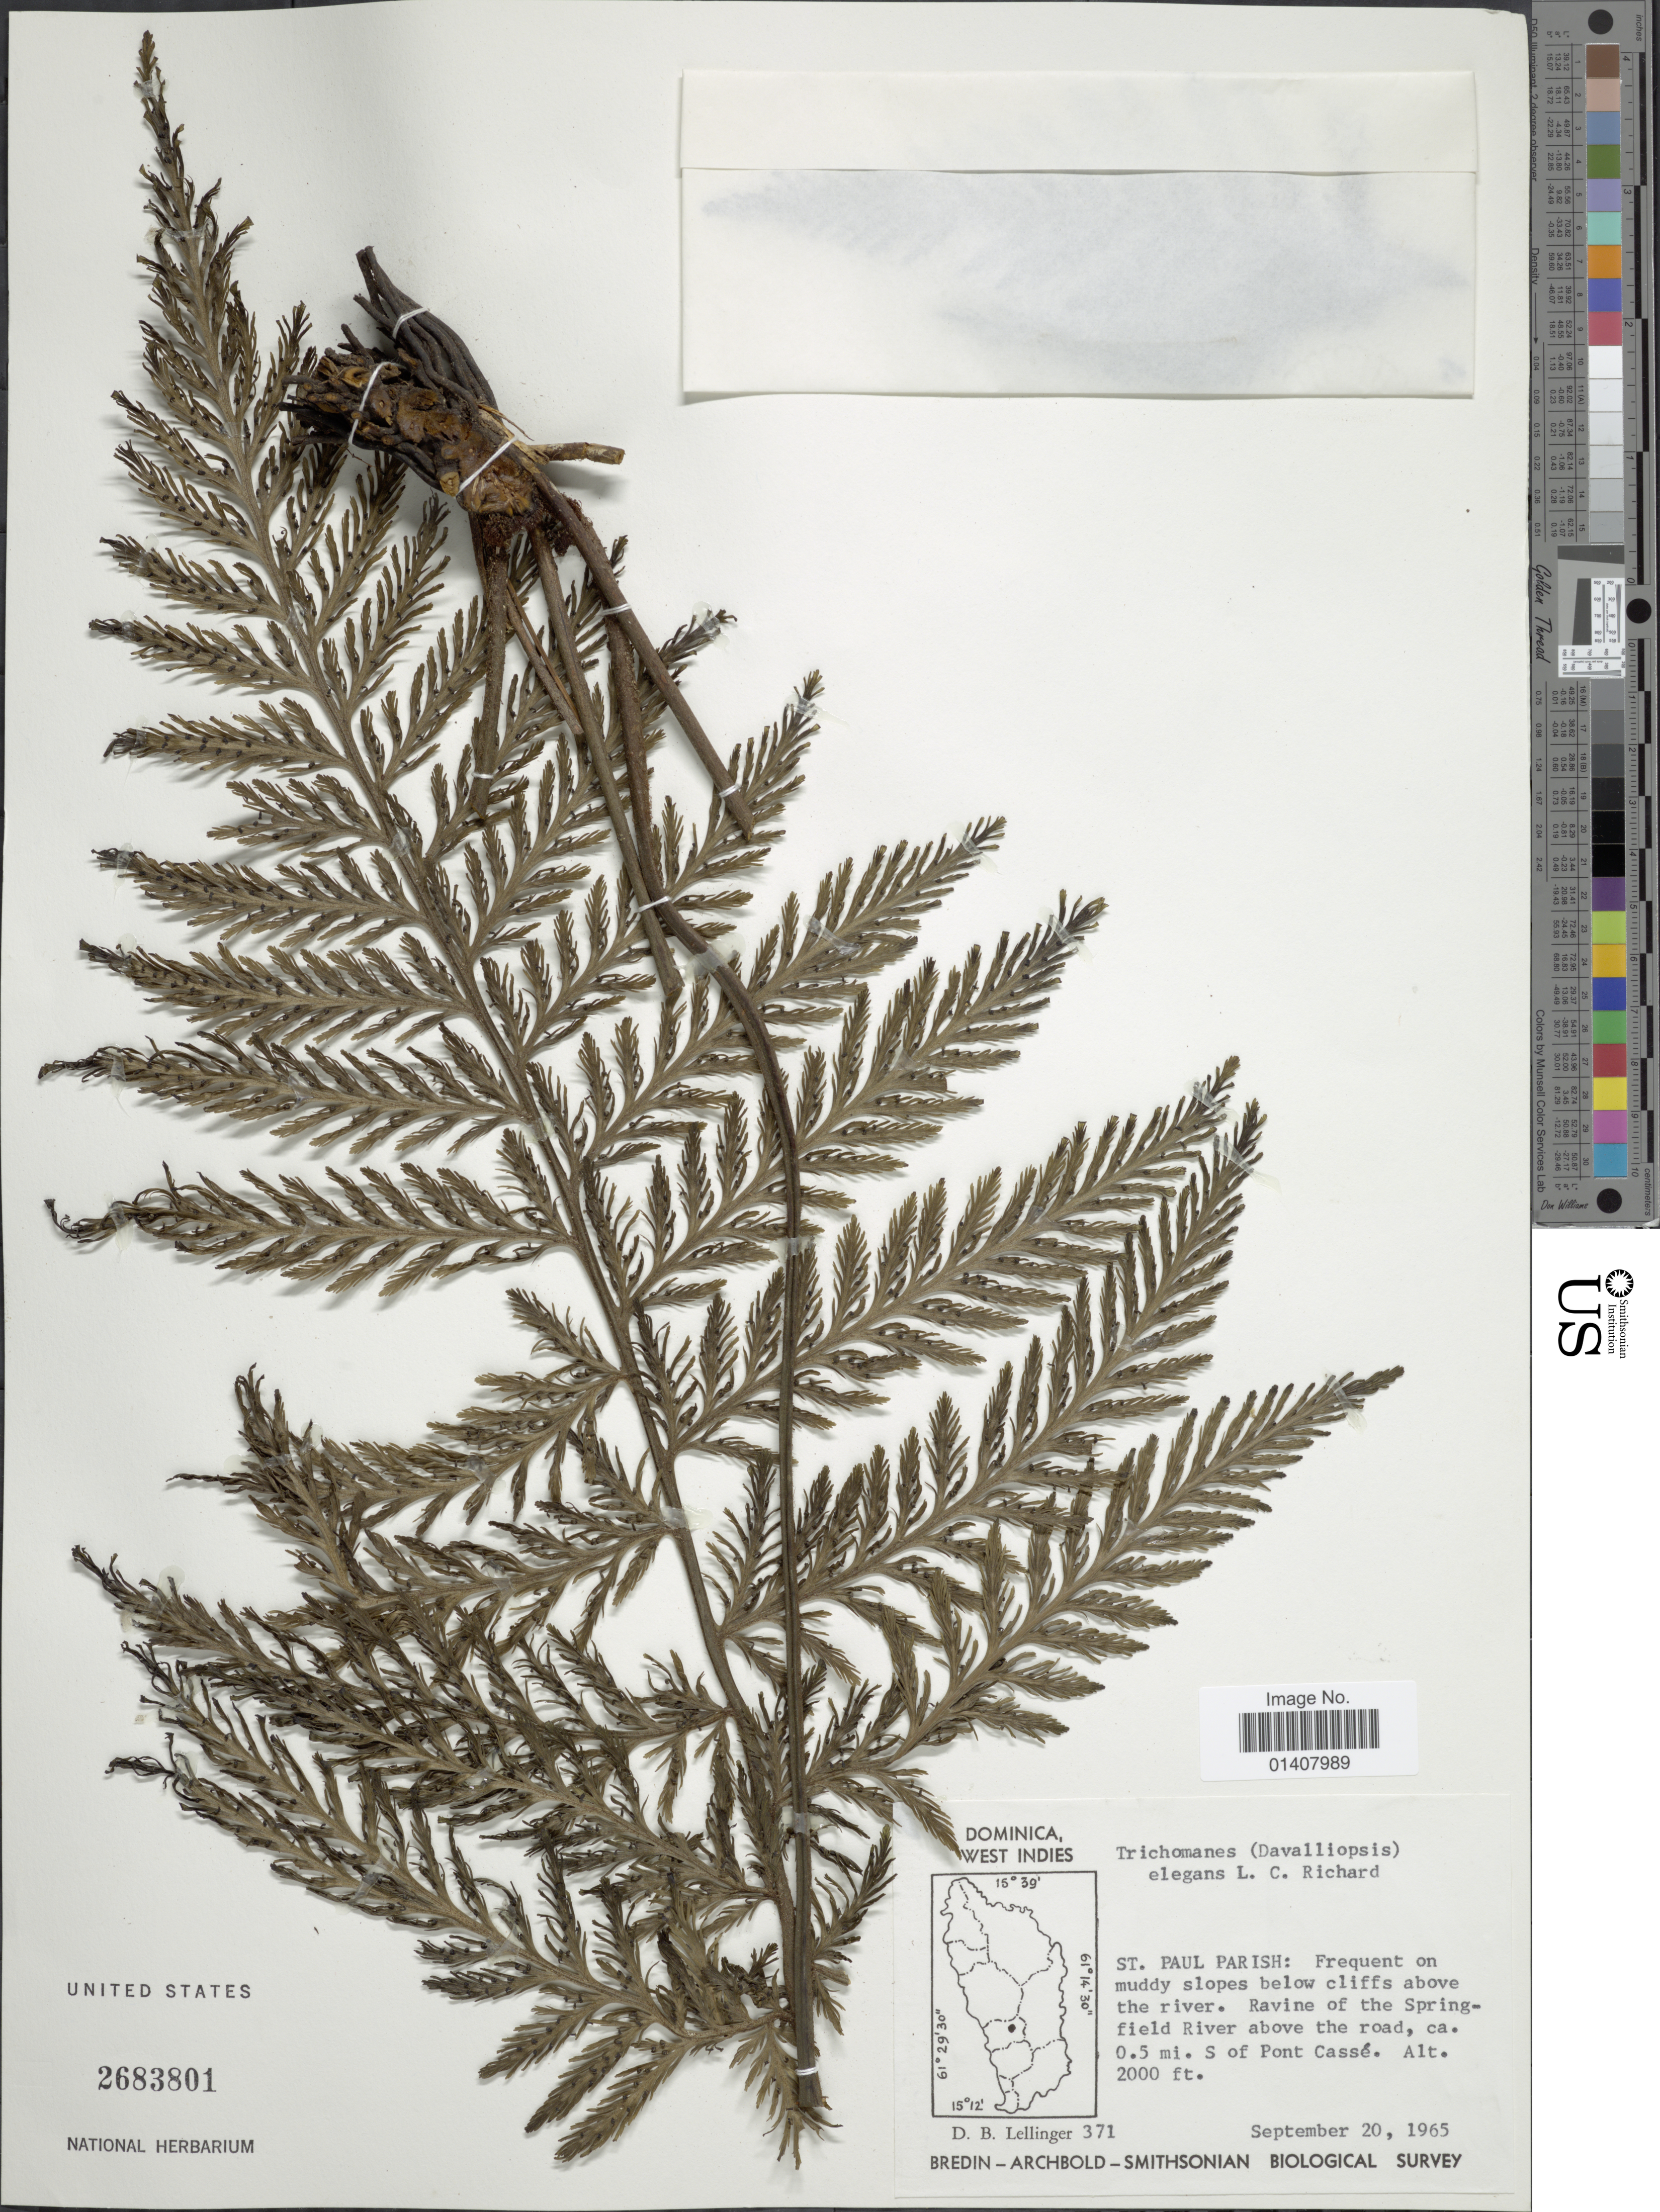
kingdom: Plantae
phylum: Tracheophyta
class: Polypodiopsida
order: Hymenophyllales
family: Hymenophyllaceae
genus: Trichomanes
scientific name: Trichomanes elegans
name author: Rich.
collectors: D. B. Lellinger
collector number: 371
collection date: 1965-09-20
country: Dominica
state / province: St. Paul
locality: Dominica West Indies,St. Paul Parish: frequent on muddy slopes below cliffs above the river, ravine of the springfield river above the road ca. 0.5 mi. S of Pont Cassé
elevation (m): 610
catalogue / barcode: US 2683801